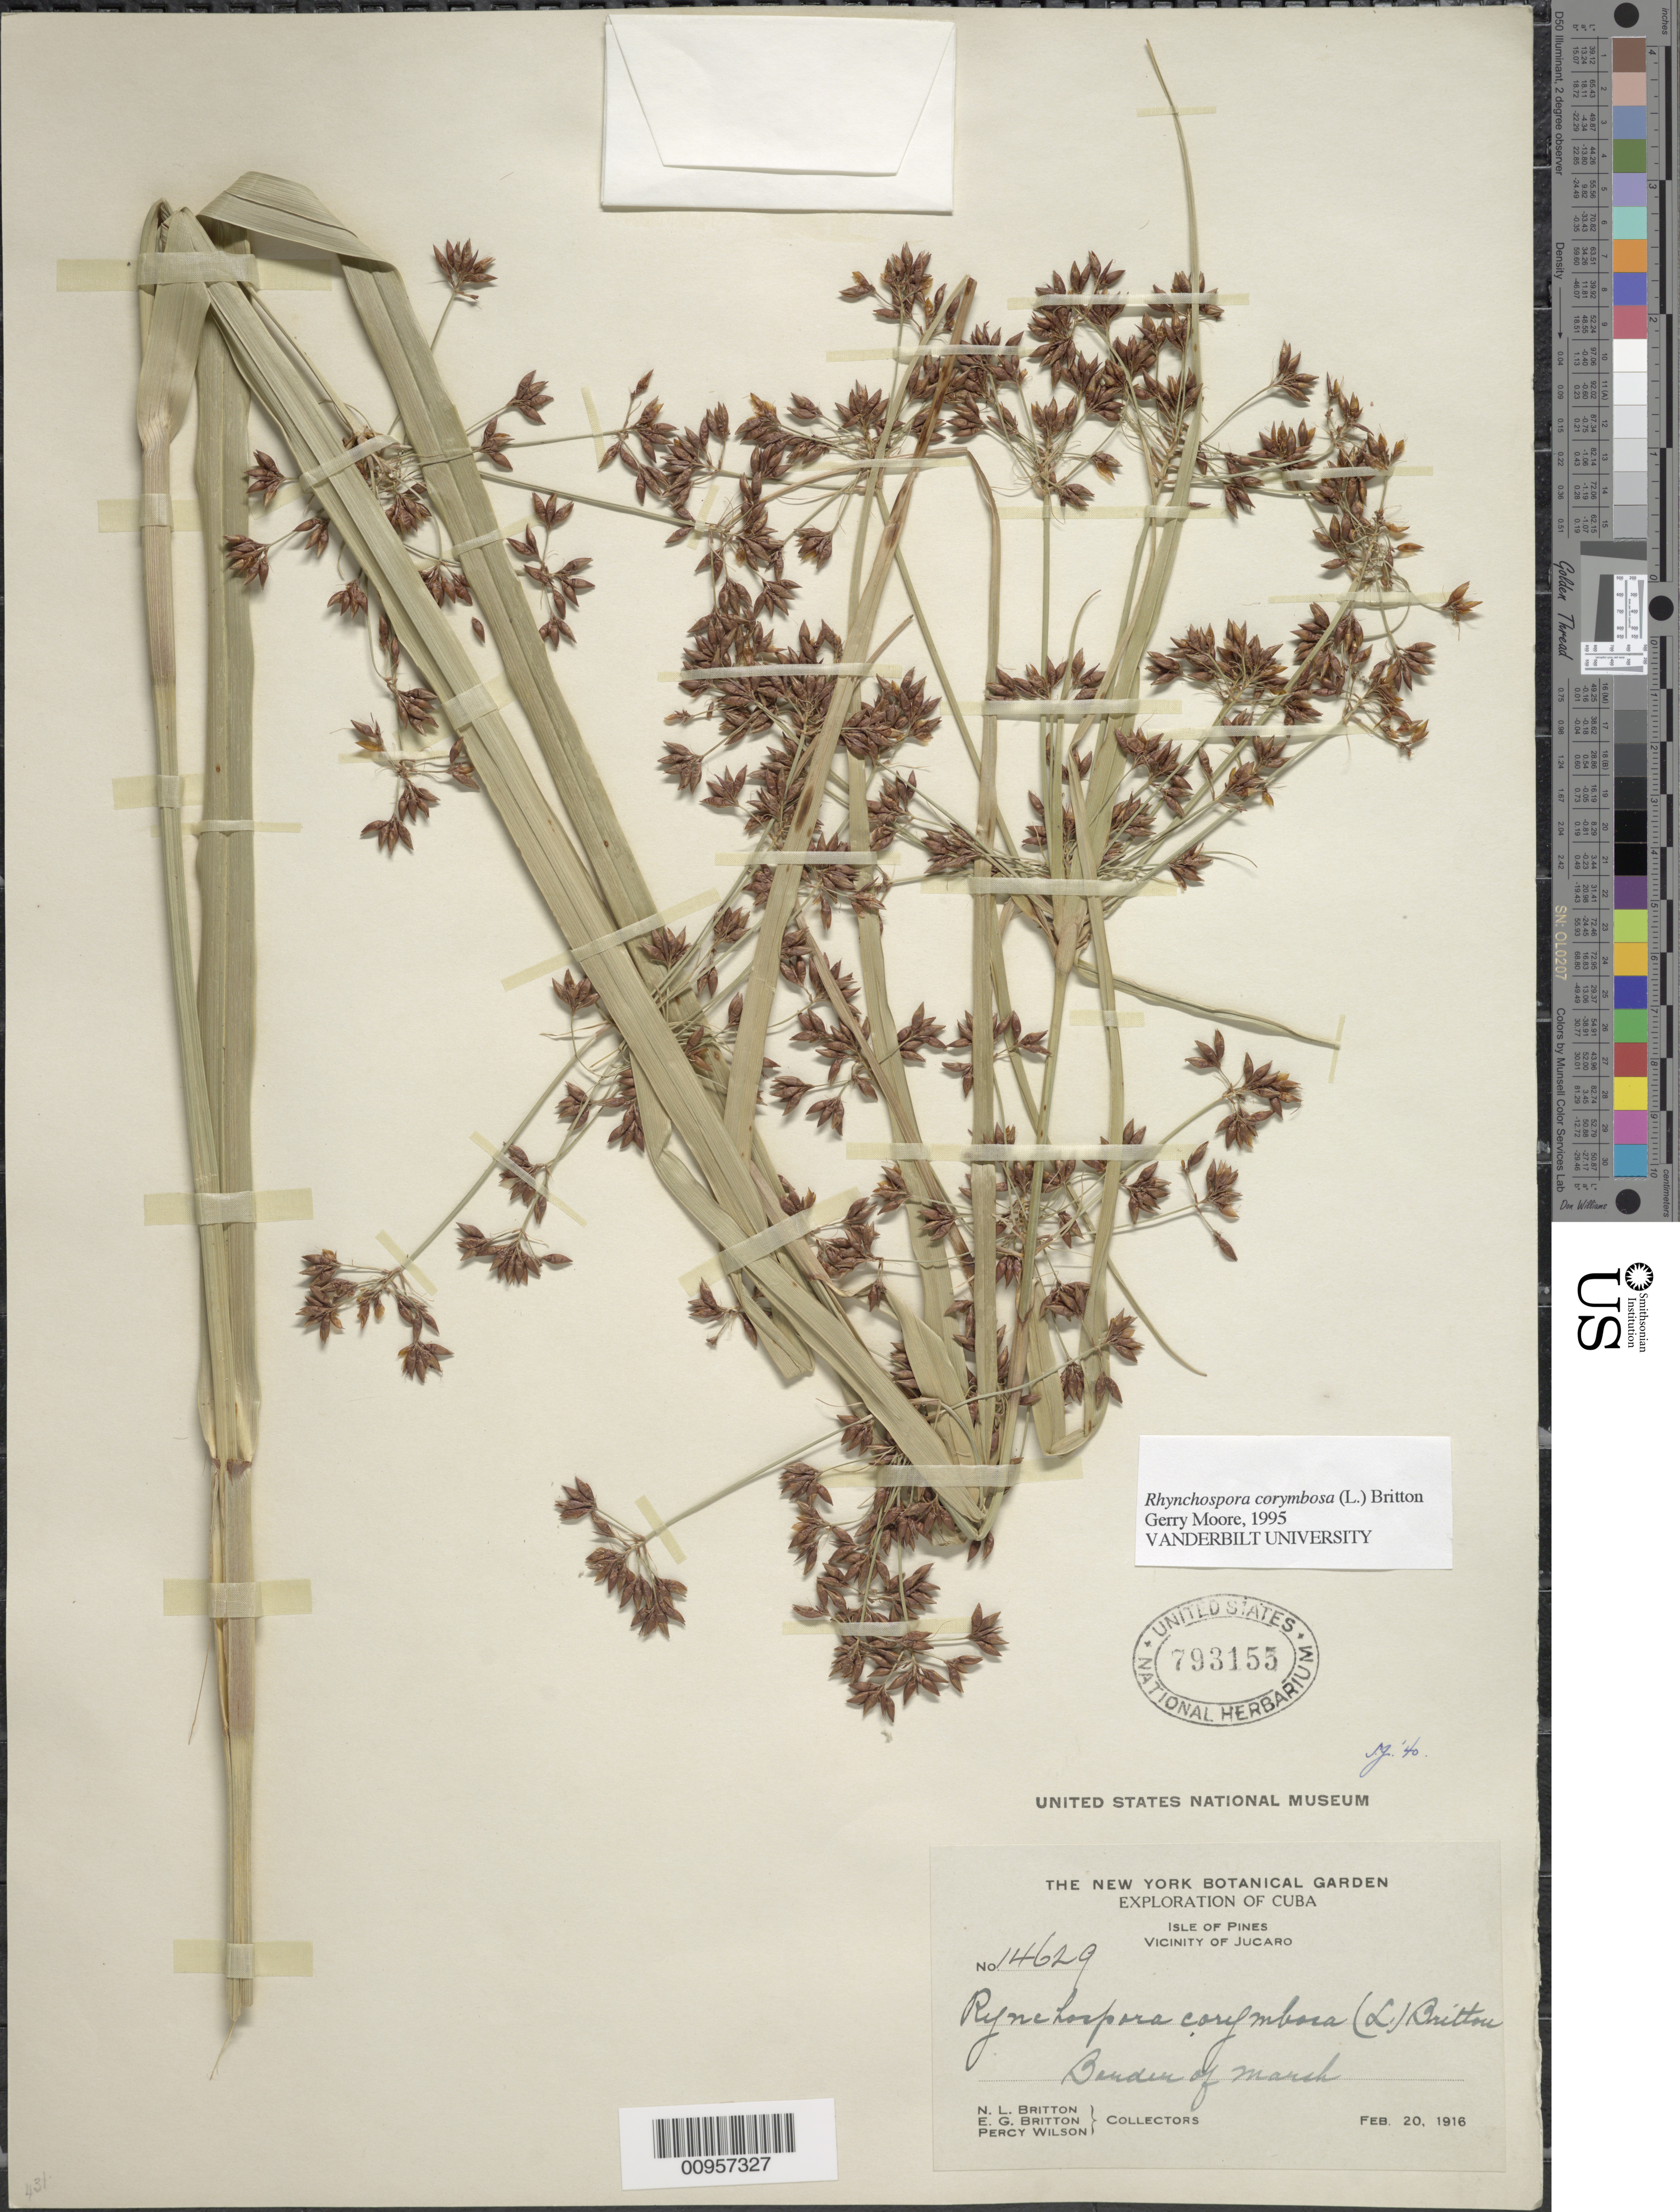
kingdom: Plantae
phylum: Tracheophyta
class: Liliopsida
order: Poales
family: Cyperaceae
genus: Rhynchospora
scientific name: Rhynchospora corymbosa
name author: (L.) Britton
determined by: Moore, G., (DUKE), Duke University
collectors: N. Britton, E. G. Britton & P. Wilson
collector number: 14629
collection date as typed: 20 Feb 1916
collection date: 1916-02-20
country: Cuba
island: Isla de la Juventud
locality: Vicinity of Jucaro, marsh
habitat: Border of marsh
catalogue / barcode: US 793155